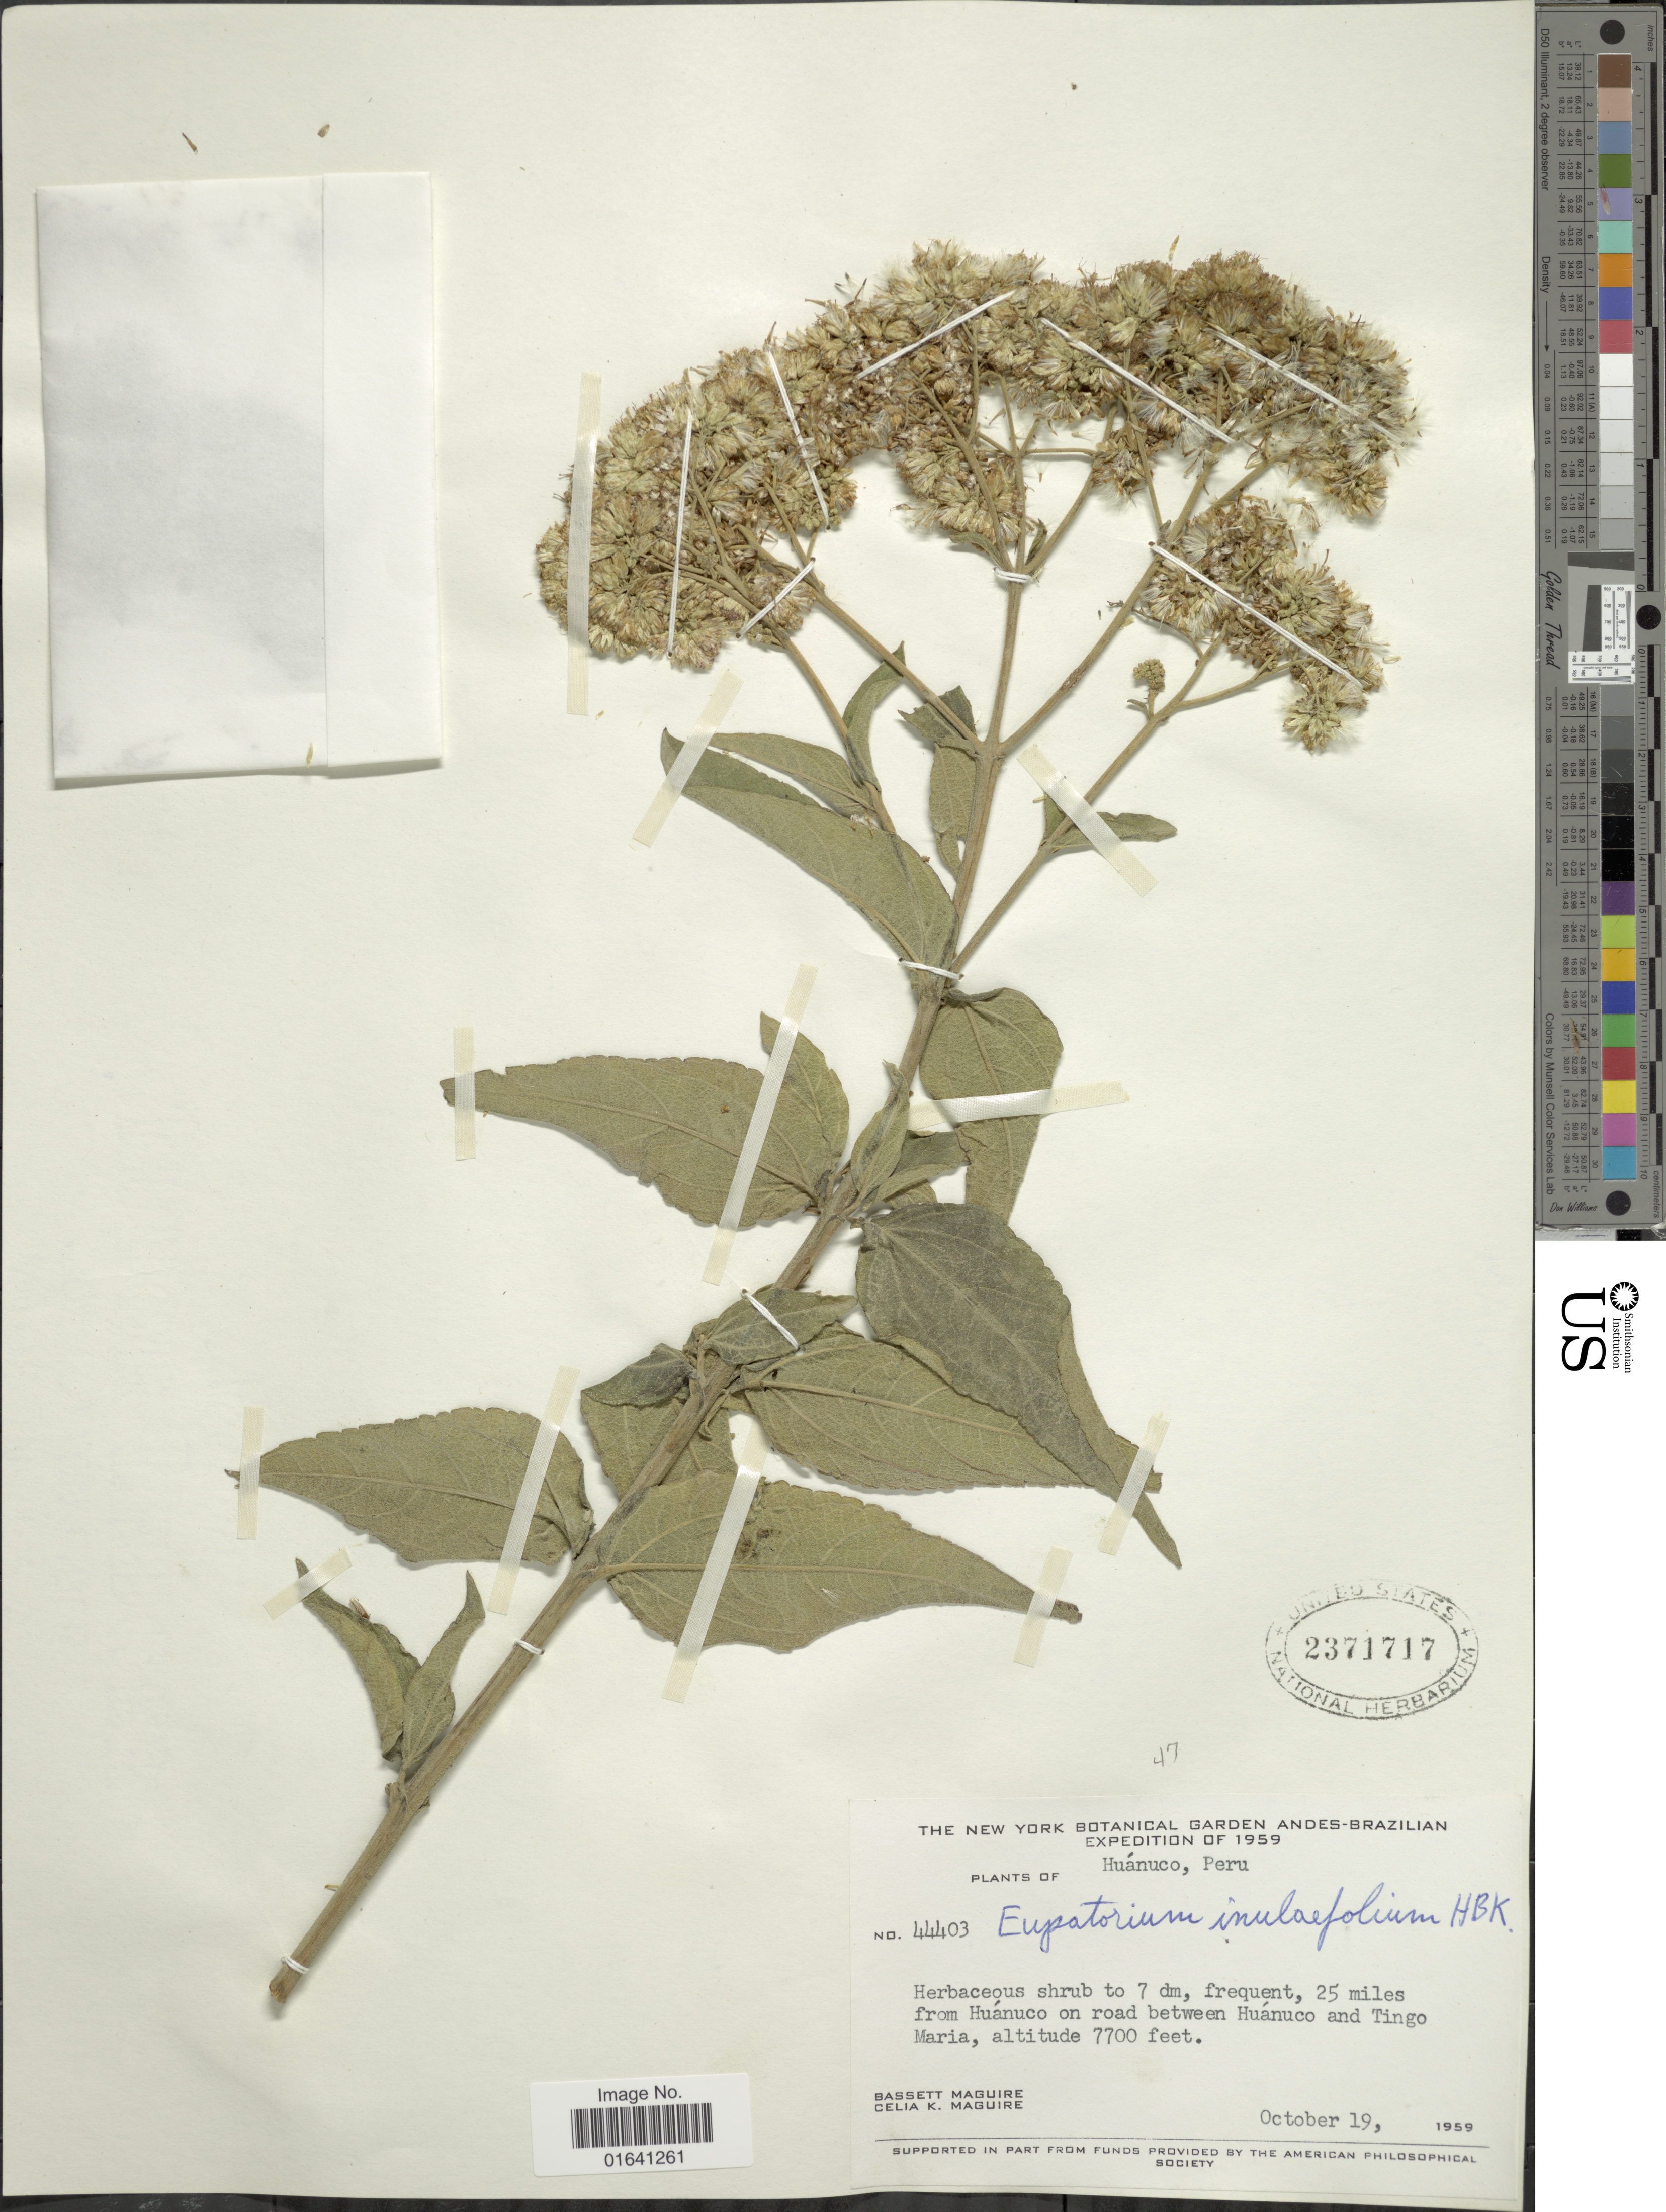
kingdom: Plantae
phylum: Tracheophyta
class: Magnoliopsida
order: Asterales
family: Asteraceae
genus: Austroeupatorium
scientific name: Austroeupatorium inulaefolium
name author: (Kunth) R.M. King & H. Rob.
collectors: B. Maguire & C. K. Maguire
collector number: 44403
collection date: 1959-10-19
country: Peru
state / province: Huánuco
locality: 25 miles from Huánuco on road between Huánuco and Tingo Maria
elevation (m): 2347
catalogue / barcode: US 2371717